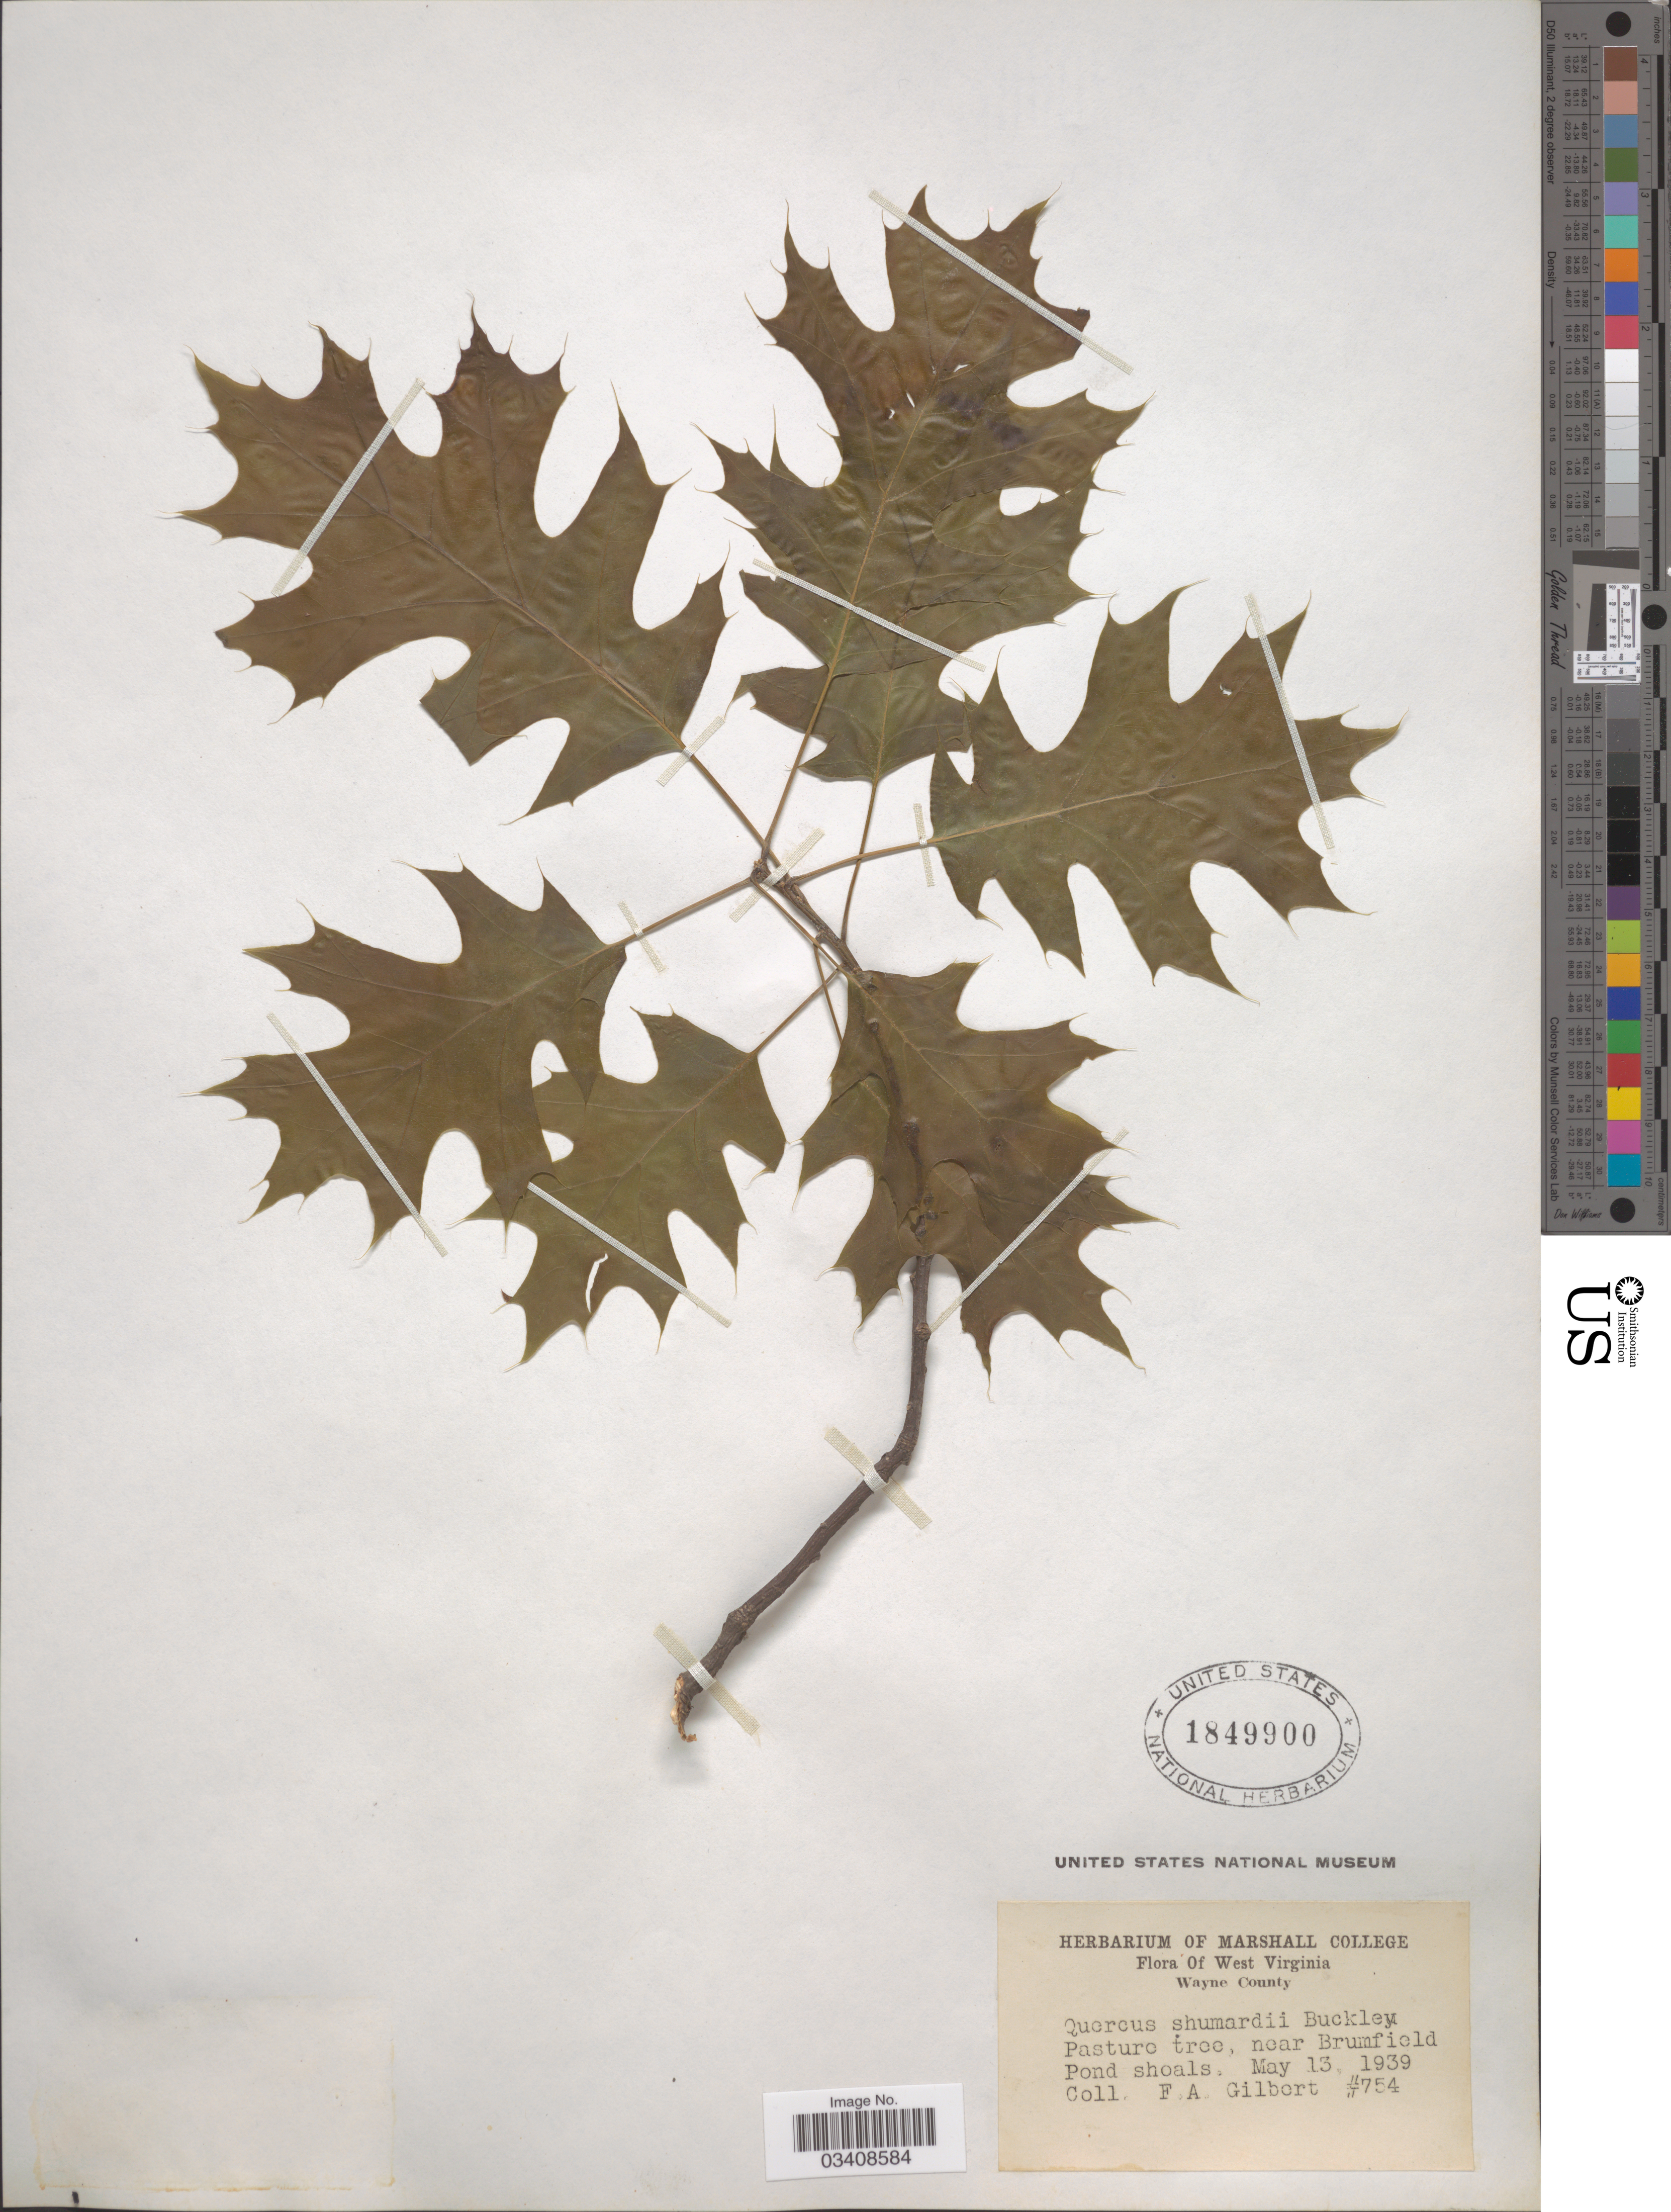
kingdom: Plantae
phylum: Tracheophyta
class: Magnoliopsida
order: Fagales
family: Fagaceae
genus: Quercus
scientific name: Quercus shumardii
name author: Buckley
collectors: F. A. Gilbert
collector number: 754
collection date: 1939-05-13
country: United States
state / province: West Virginia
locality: Near Brumfield, Pond shoals.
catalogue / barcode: US 1849900